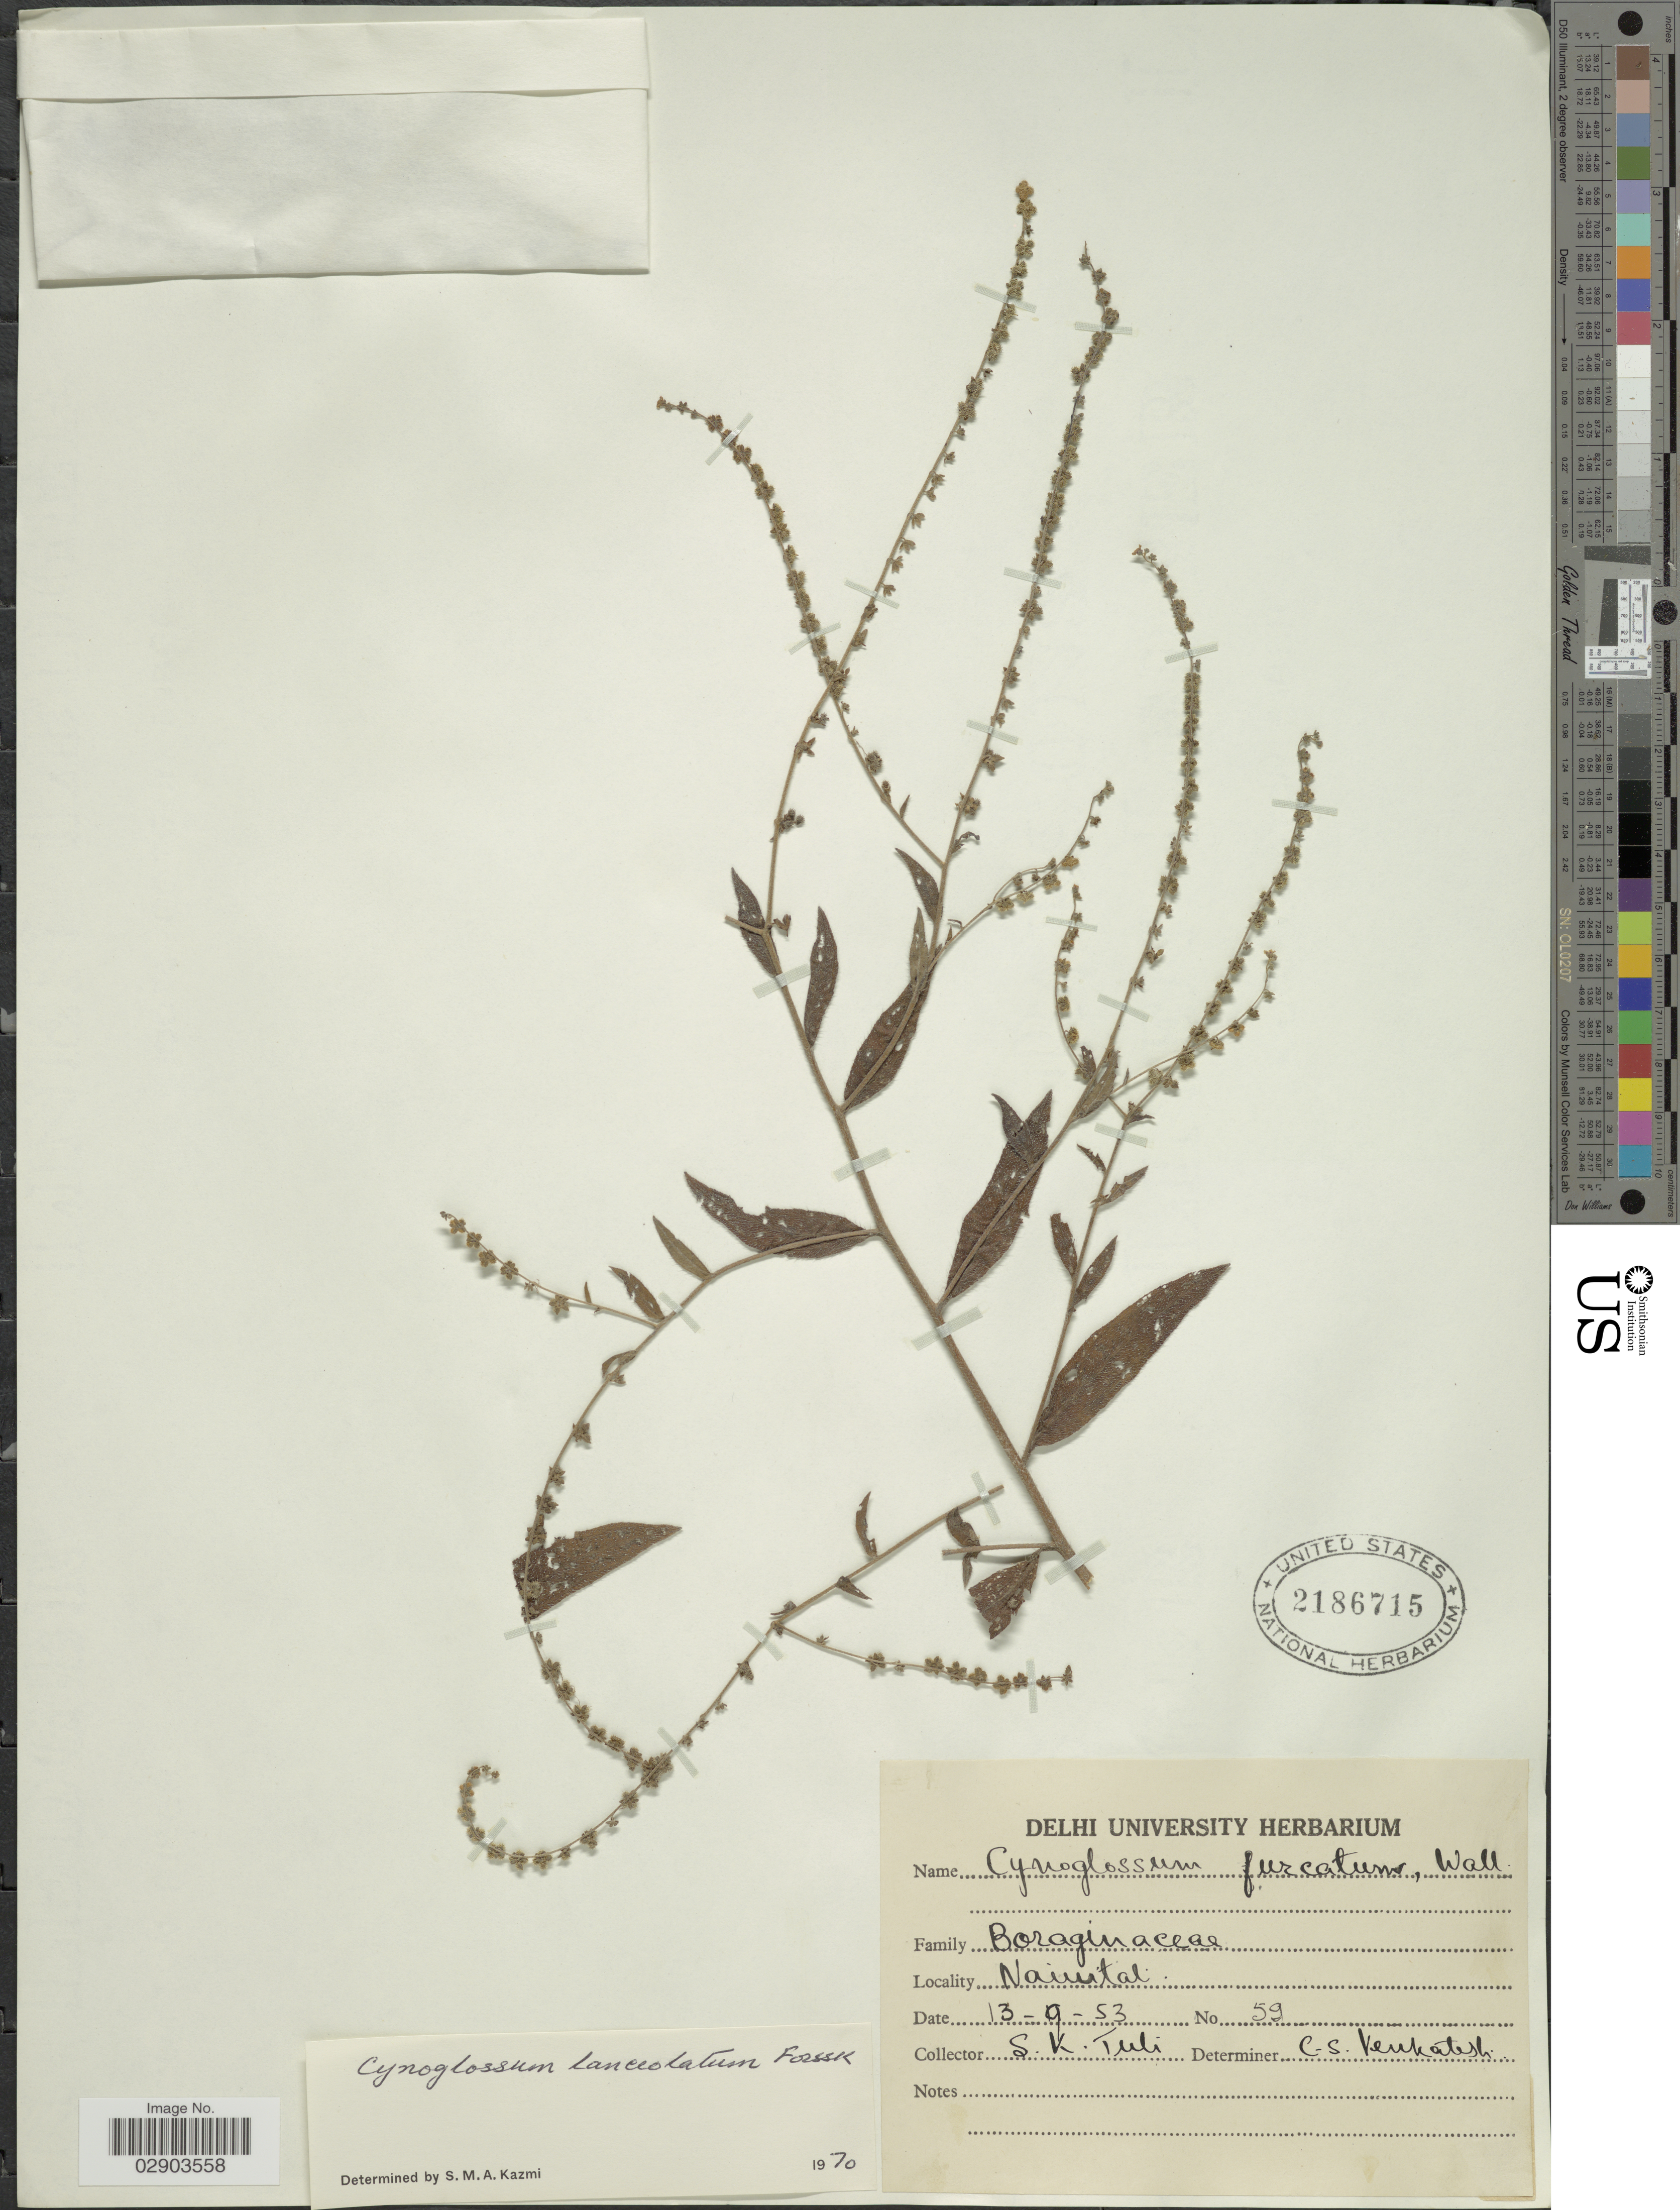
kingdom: Plantae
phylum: Tracheophyta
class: Magnoliopsida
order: Boraginales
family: Boraginaceae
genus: Cynoglossum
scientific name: Cynoglossum lanceolatum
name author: Forssk.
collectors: S. Tuli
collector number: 59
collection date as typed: Transcribed d/m/y: 13/9/53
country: India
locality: Nainital.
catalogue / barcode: US 2186715